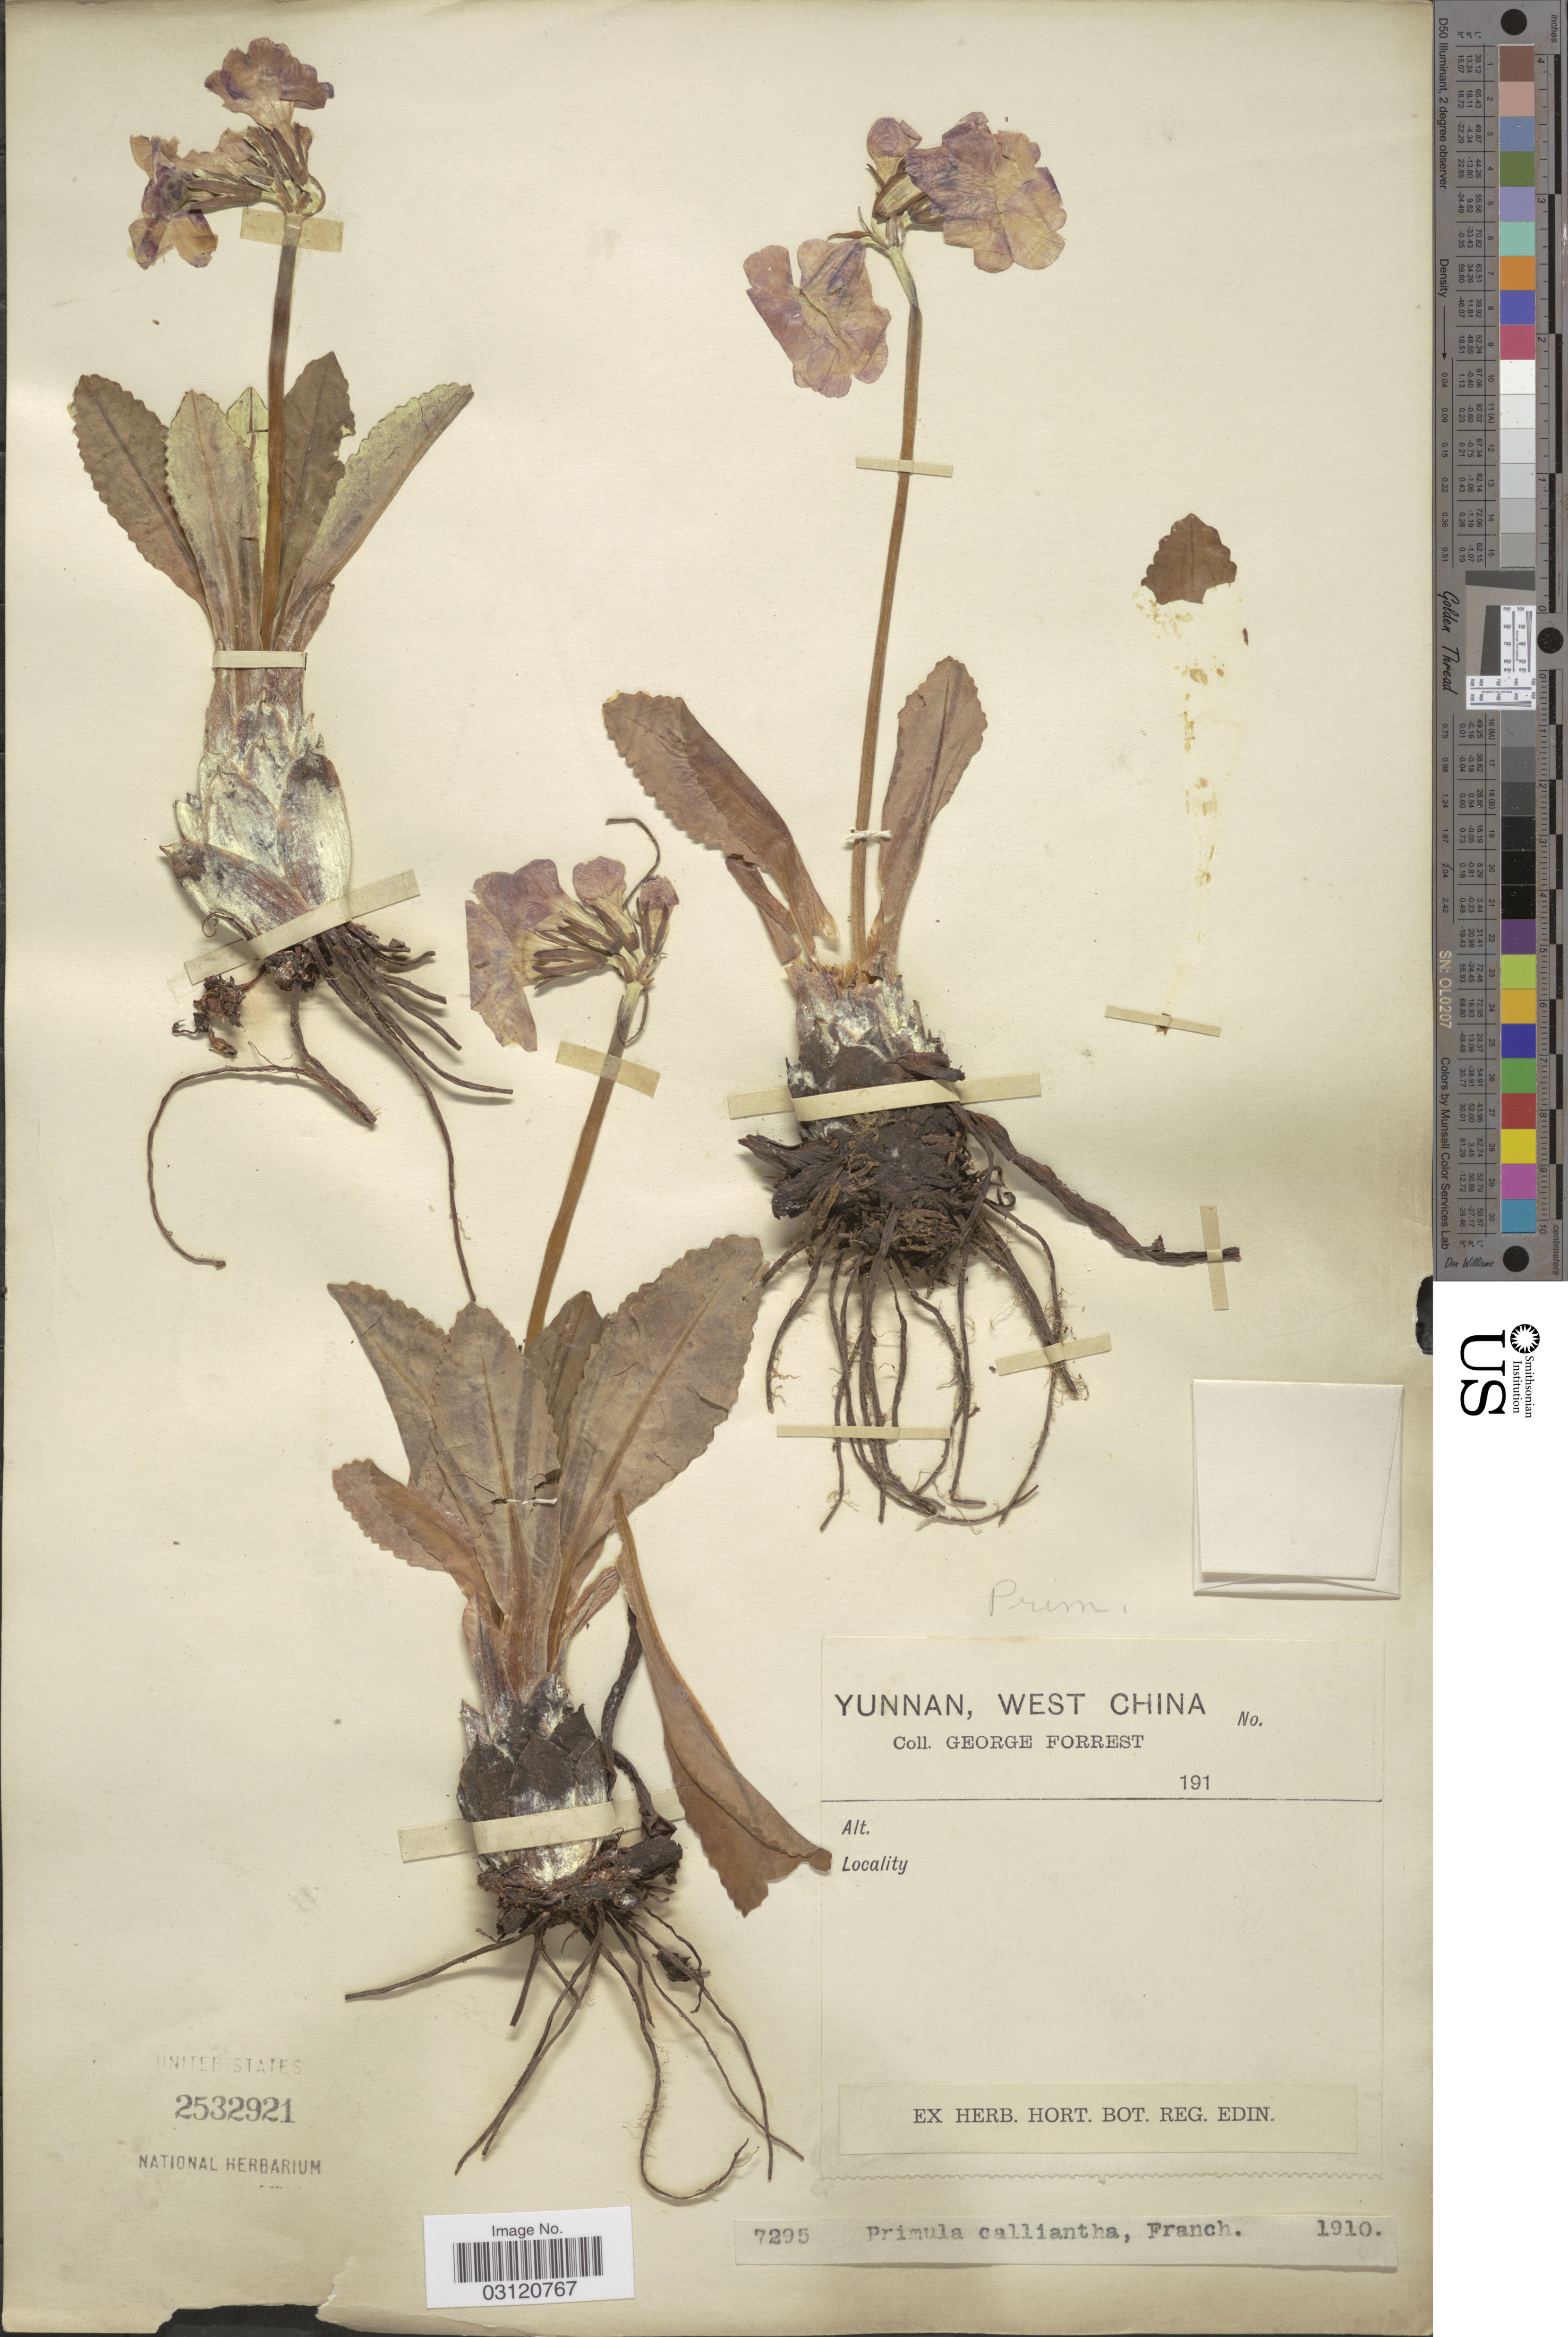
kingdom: Plantae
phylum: Tracheophyta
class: Magnoliopsida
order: Ericales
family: Primulaceae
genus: Primula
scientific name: Primula calliantha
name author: Franch.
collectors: G. Forrest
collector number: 7295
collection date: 1910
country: China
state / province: Yunnan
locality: West China.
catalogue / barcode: US 2532921